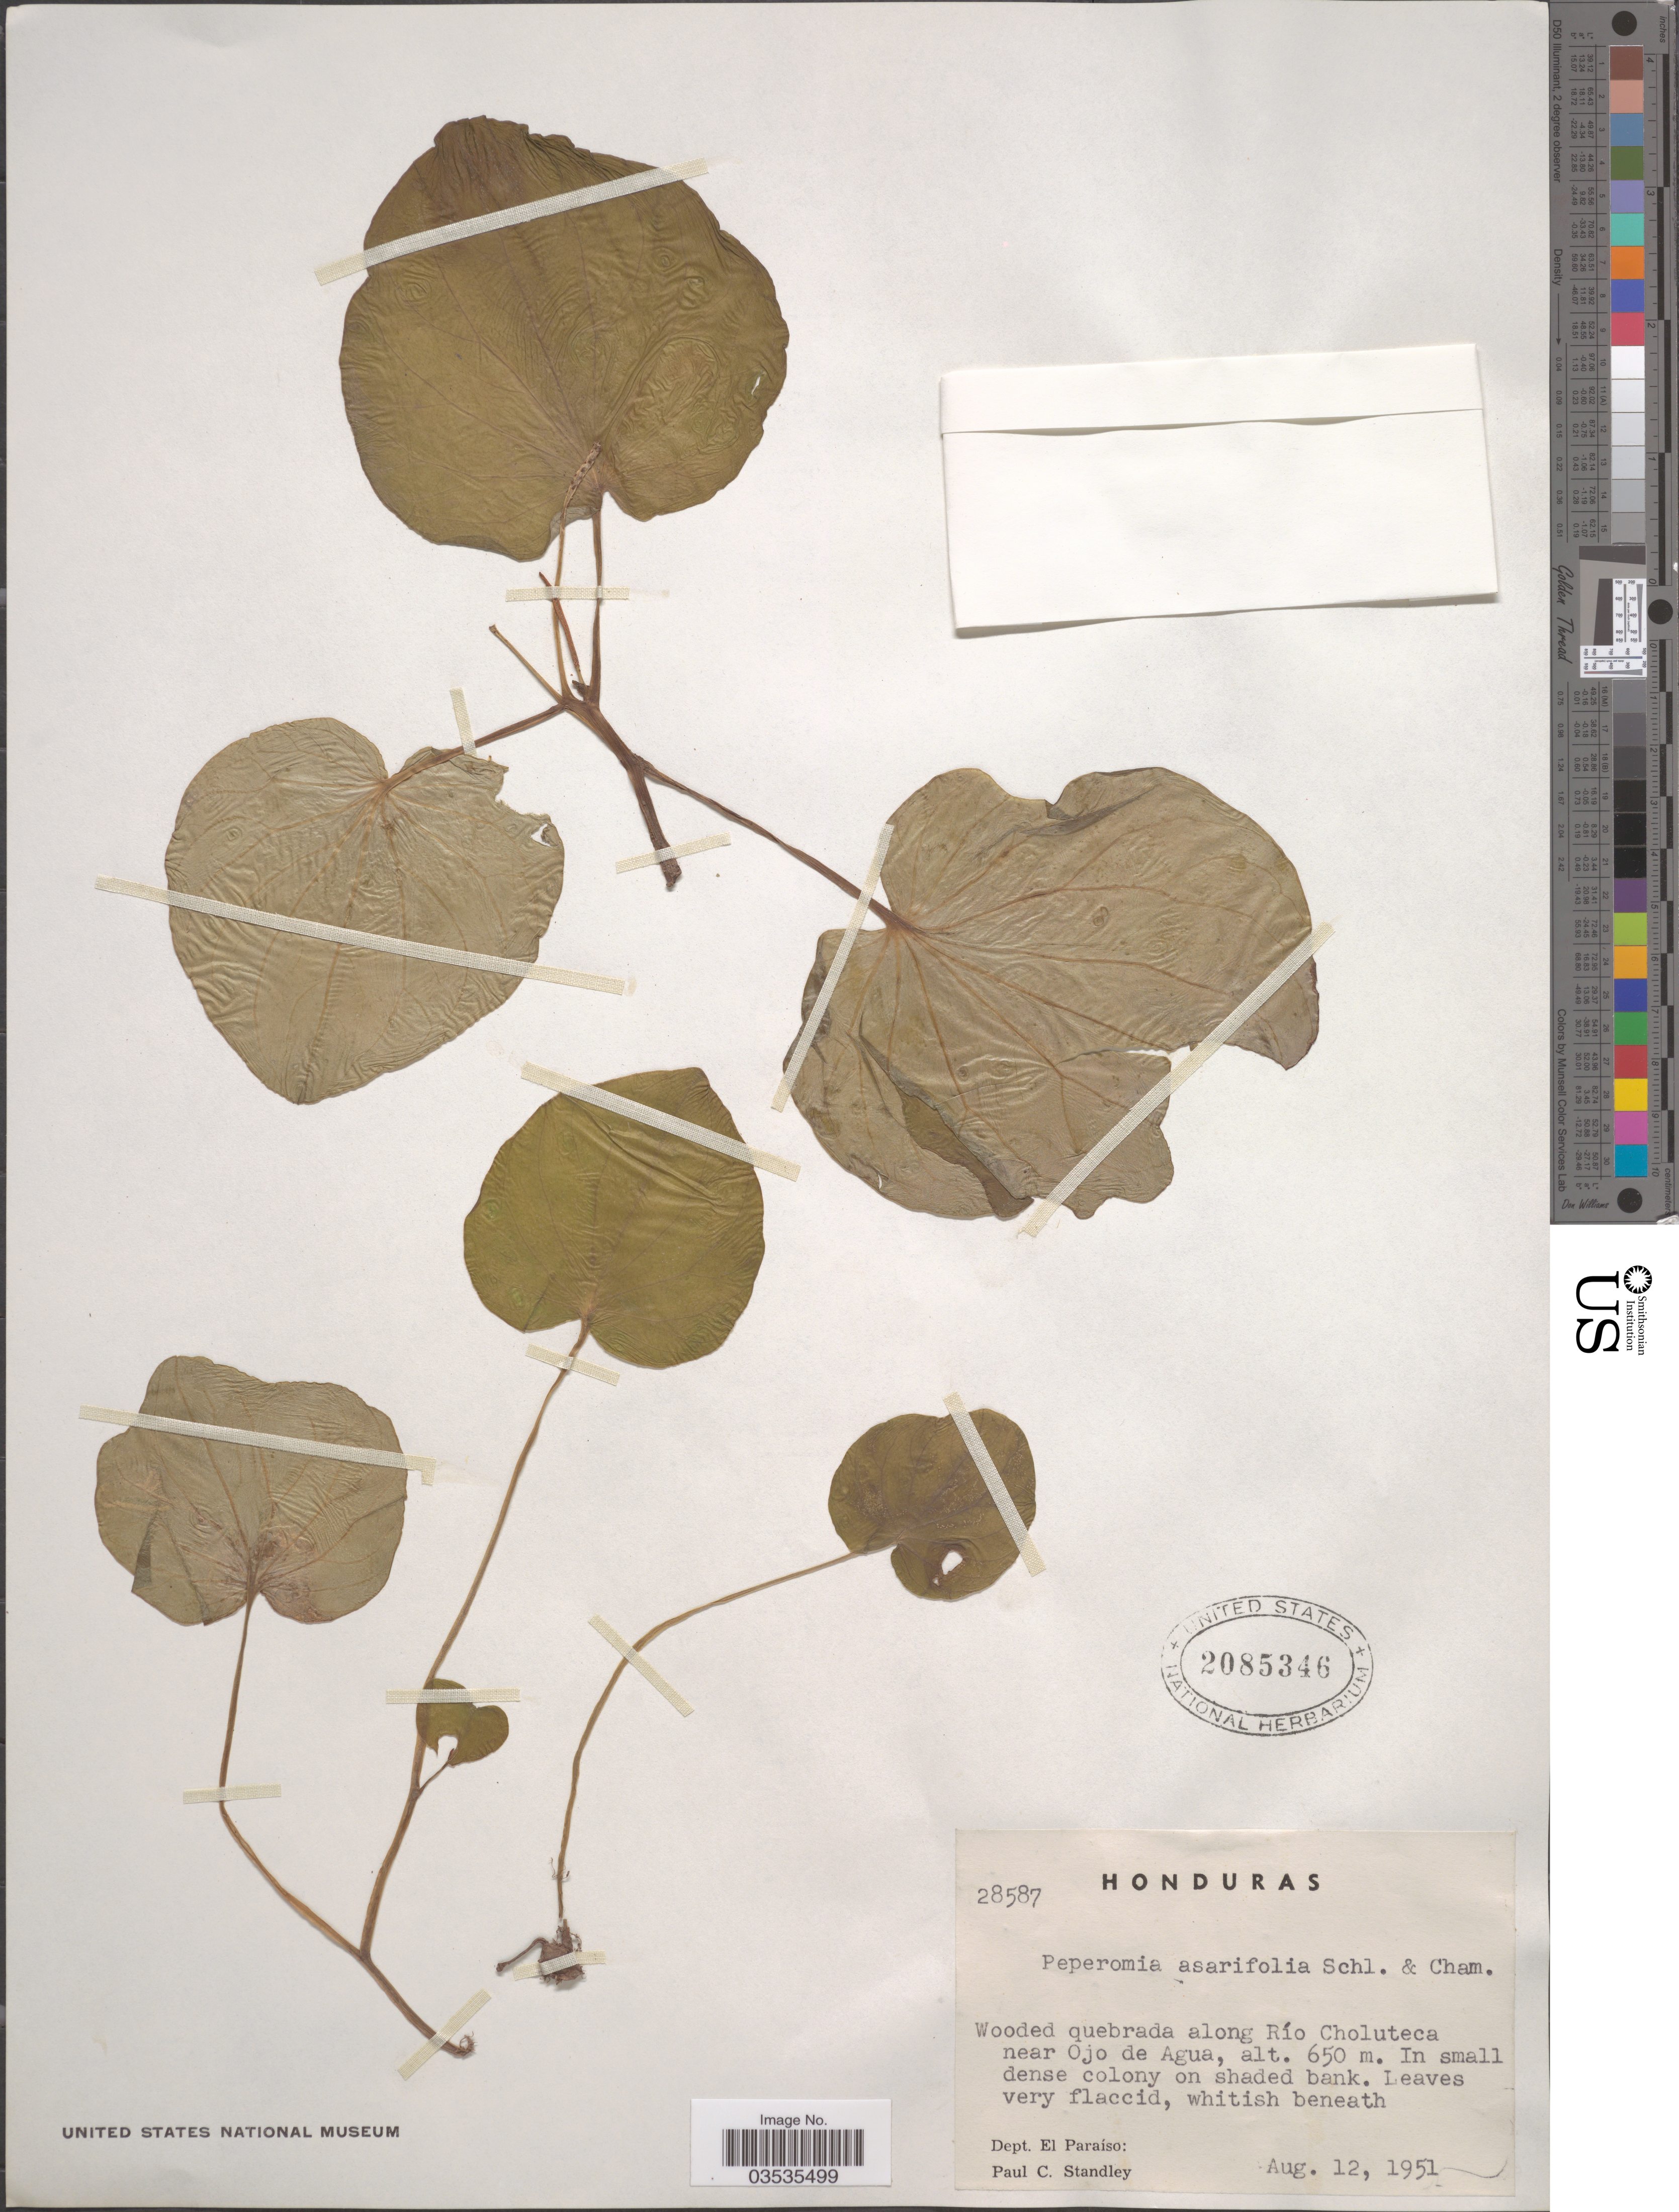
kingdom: Plantae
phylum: Tracheophyta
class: Magnoliopsida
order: Piperales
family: Piperaceae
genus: Peperomia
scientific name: Peperomia asarifolia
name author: Schltdl. & Cham.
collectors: P. C. Standley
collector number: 28587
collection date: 1951-08-12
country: Honduras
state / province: El Paraiso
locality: Wooded quebrada along Río Choluteca near Ojo de Agua. Dept. El Paraíso.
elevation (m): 650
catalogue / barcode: US 2085346